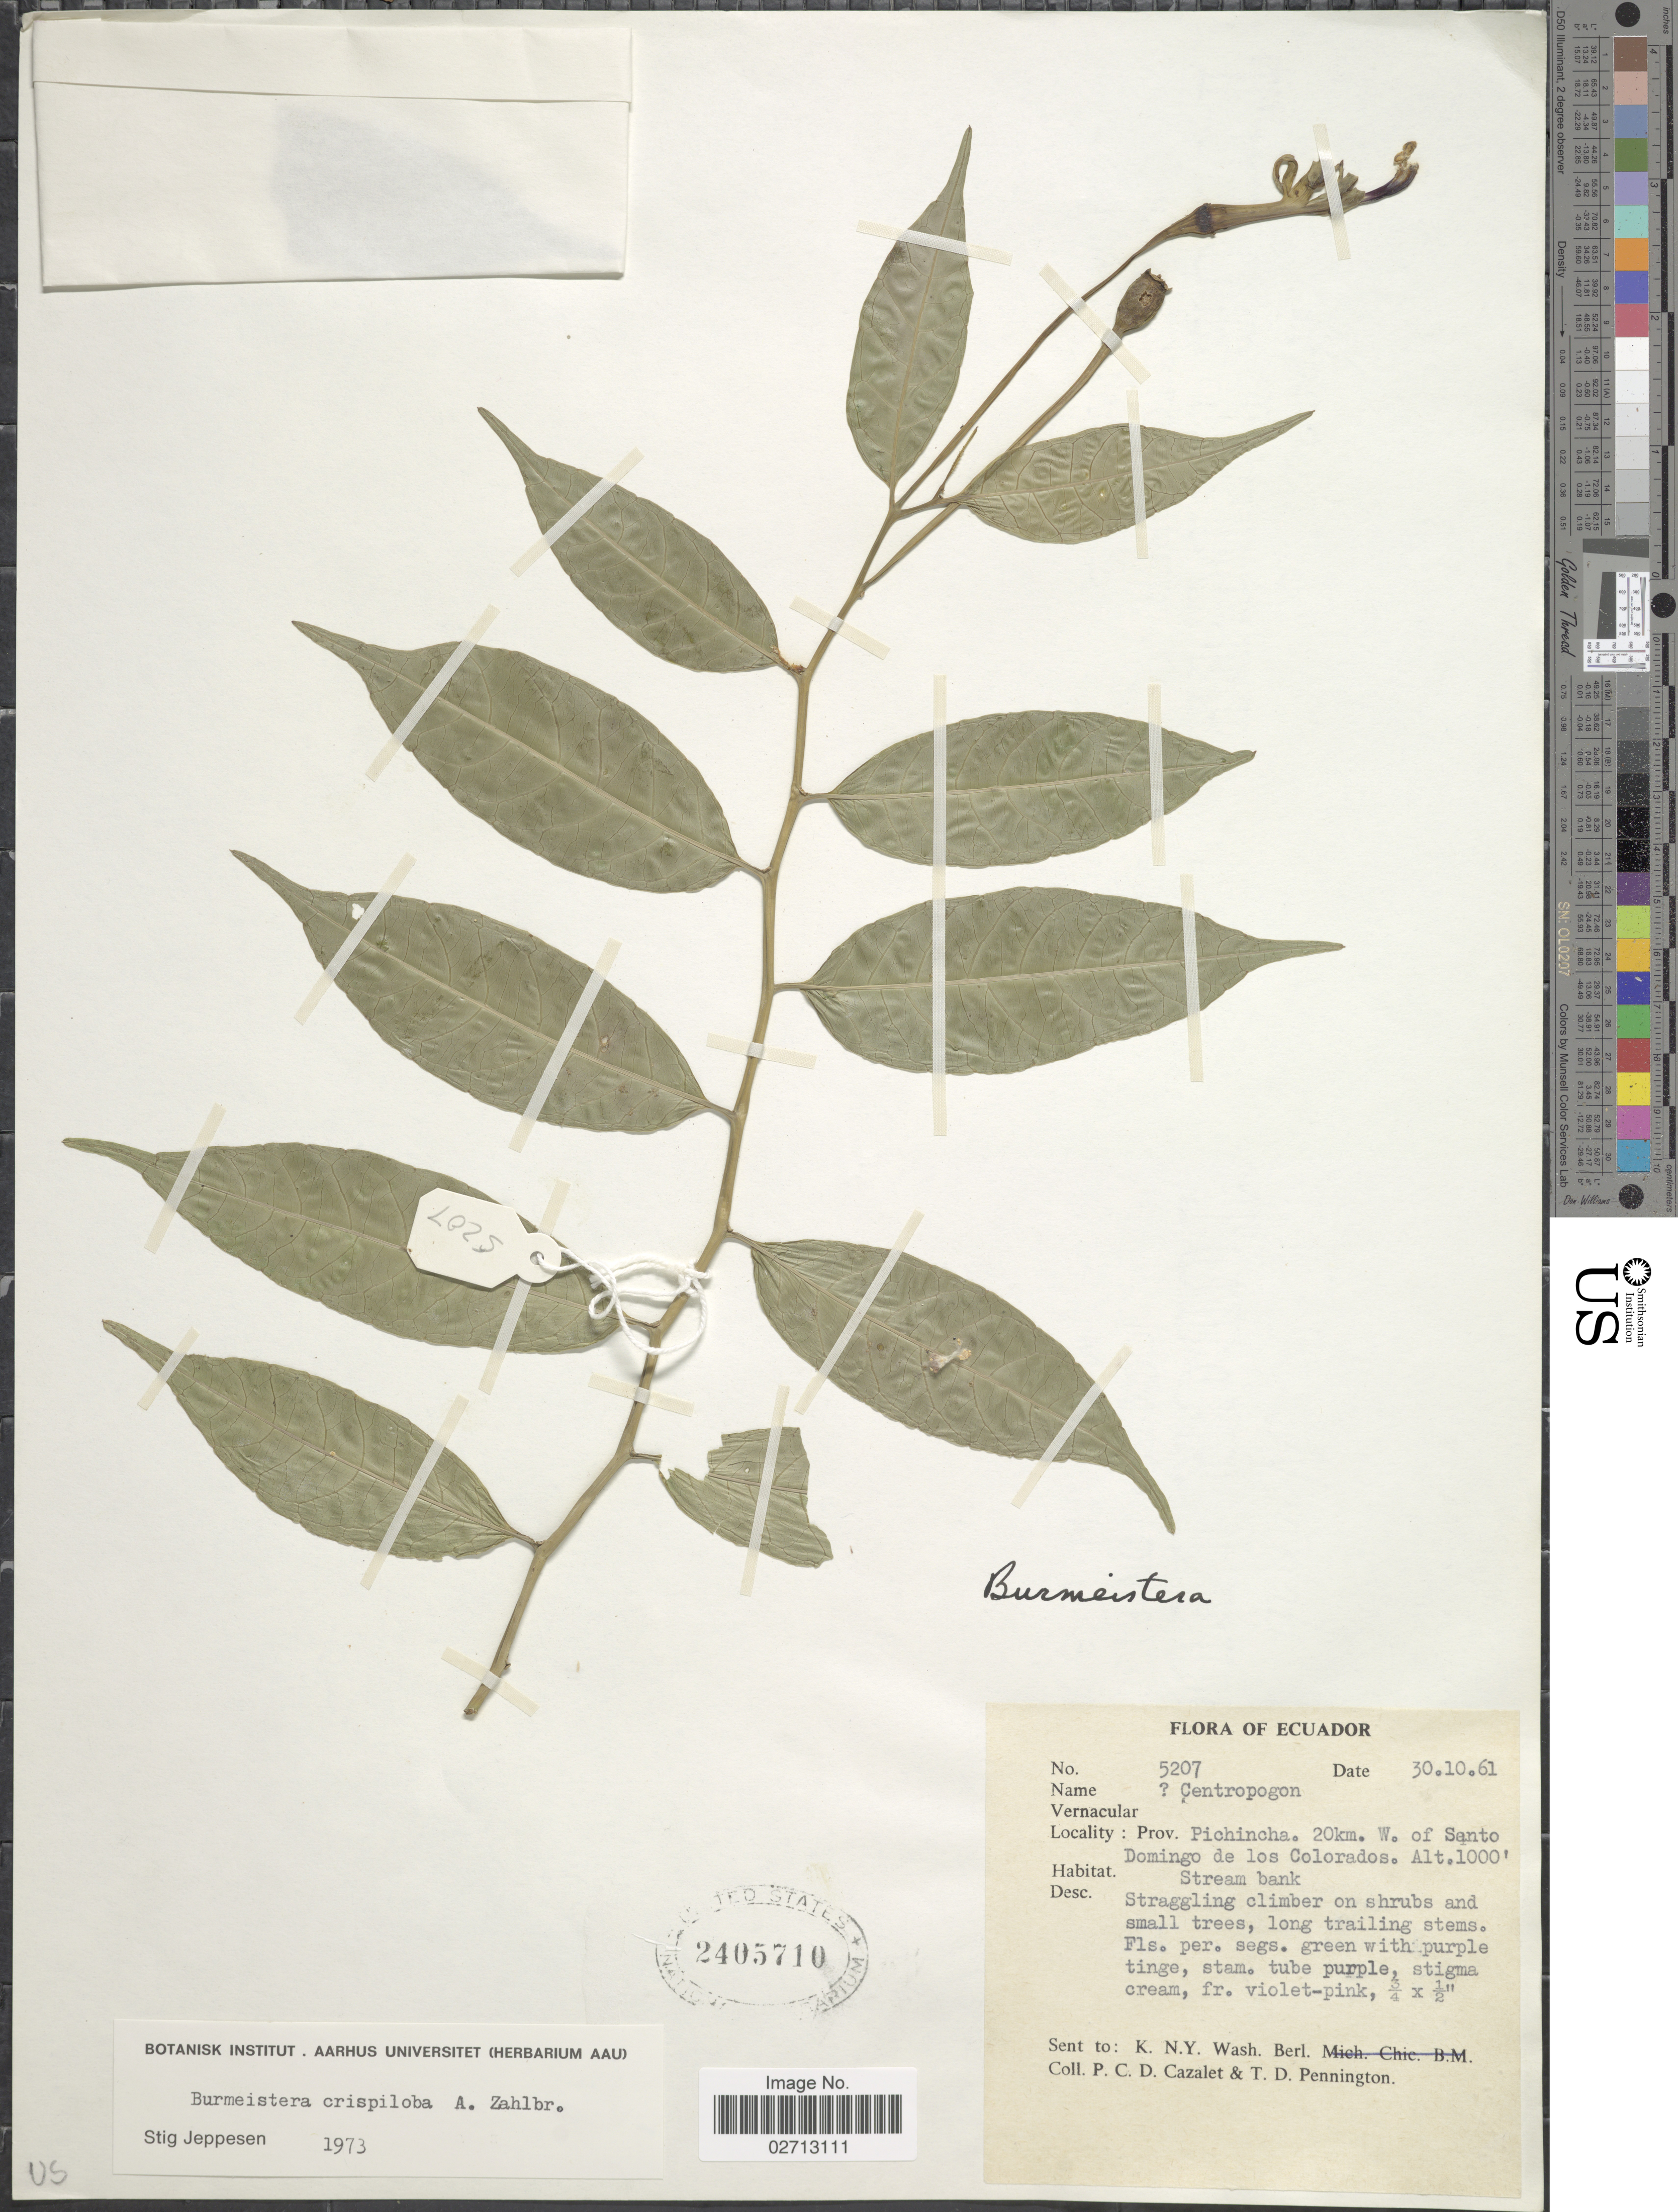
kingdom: Plantae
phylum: Tracheophyta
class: Magnoliopsida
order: Asterales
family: Campanulaceae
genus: Burmeistera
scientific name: Burmeistera crispiloba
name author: Zahlbr.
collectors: P. C. D. Cazalet & T. D. Pennington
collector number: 5207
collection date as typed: Transcribed d/m/y: 30/10/61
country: Ecuador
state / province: Pichincha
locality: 20km. W. of Santo Domingo de los Colorados.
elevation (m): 305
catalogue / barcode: US 2405710